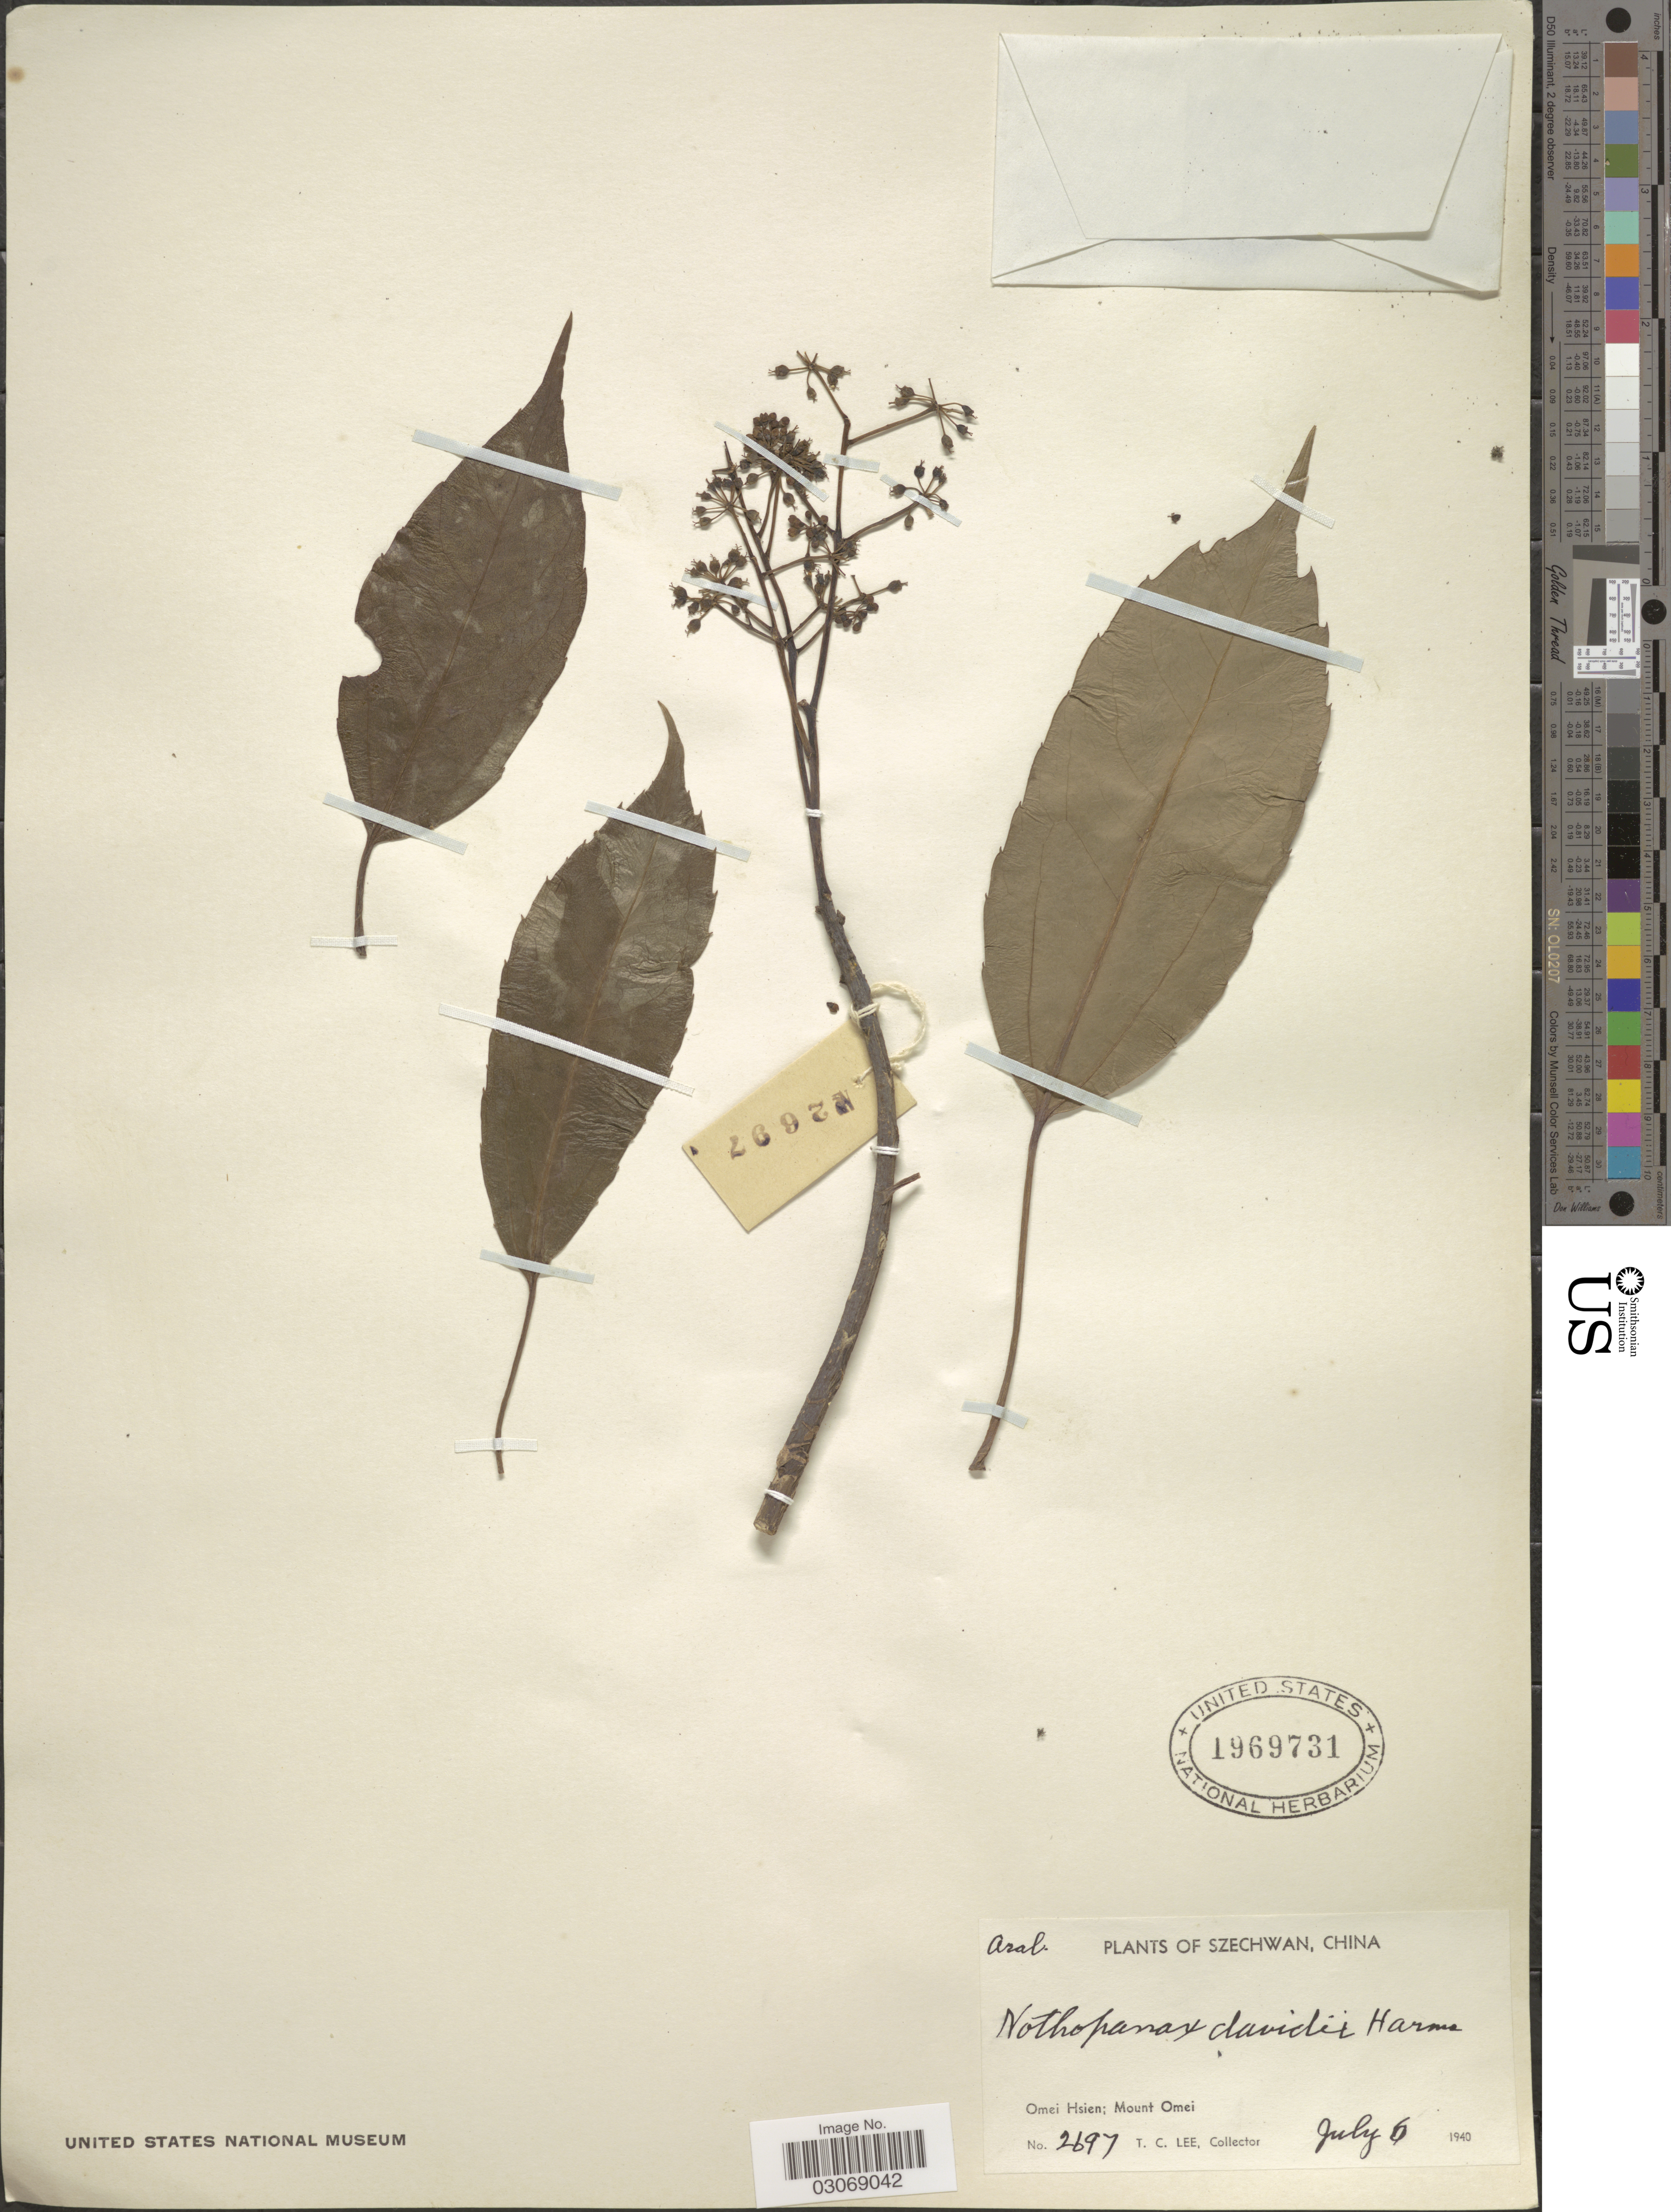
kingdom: Plantae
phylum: Tracheophyta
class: Magnoliopsida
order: Apiales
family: Araliaceae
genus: Nothopanax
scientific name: Nothopanax davidii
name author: (Franch.) Harms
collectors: T. Lee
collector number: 2697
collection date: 1940-07-06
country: China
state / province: Sichuan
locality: Szechuan: Omei Hsien; Mount Omei.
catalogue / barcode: US 1969731